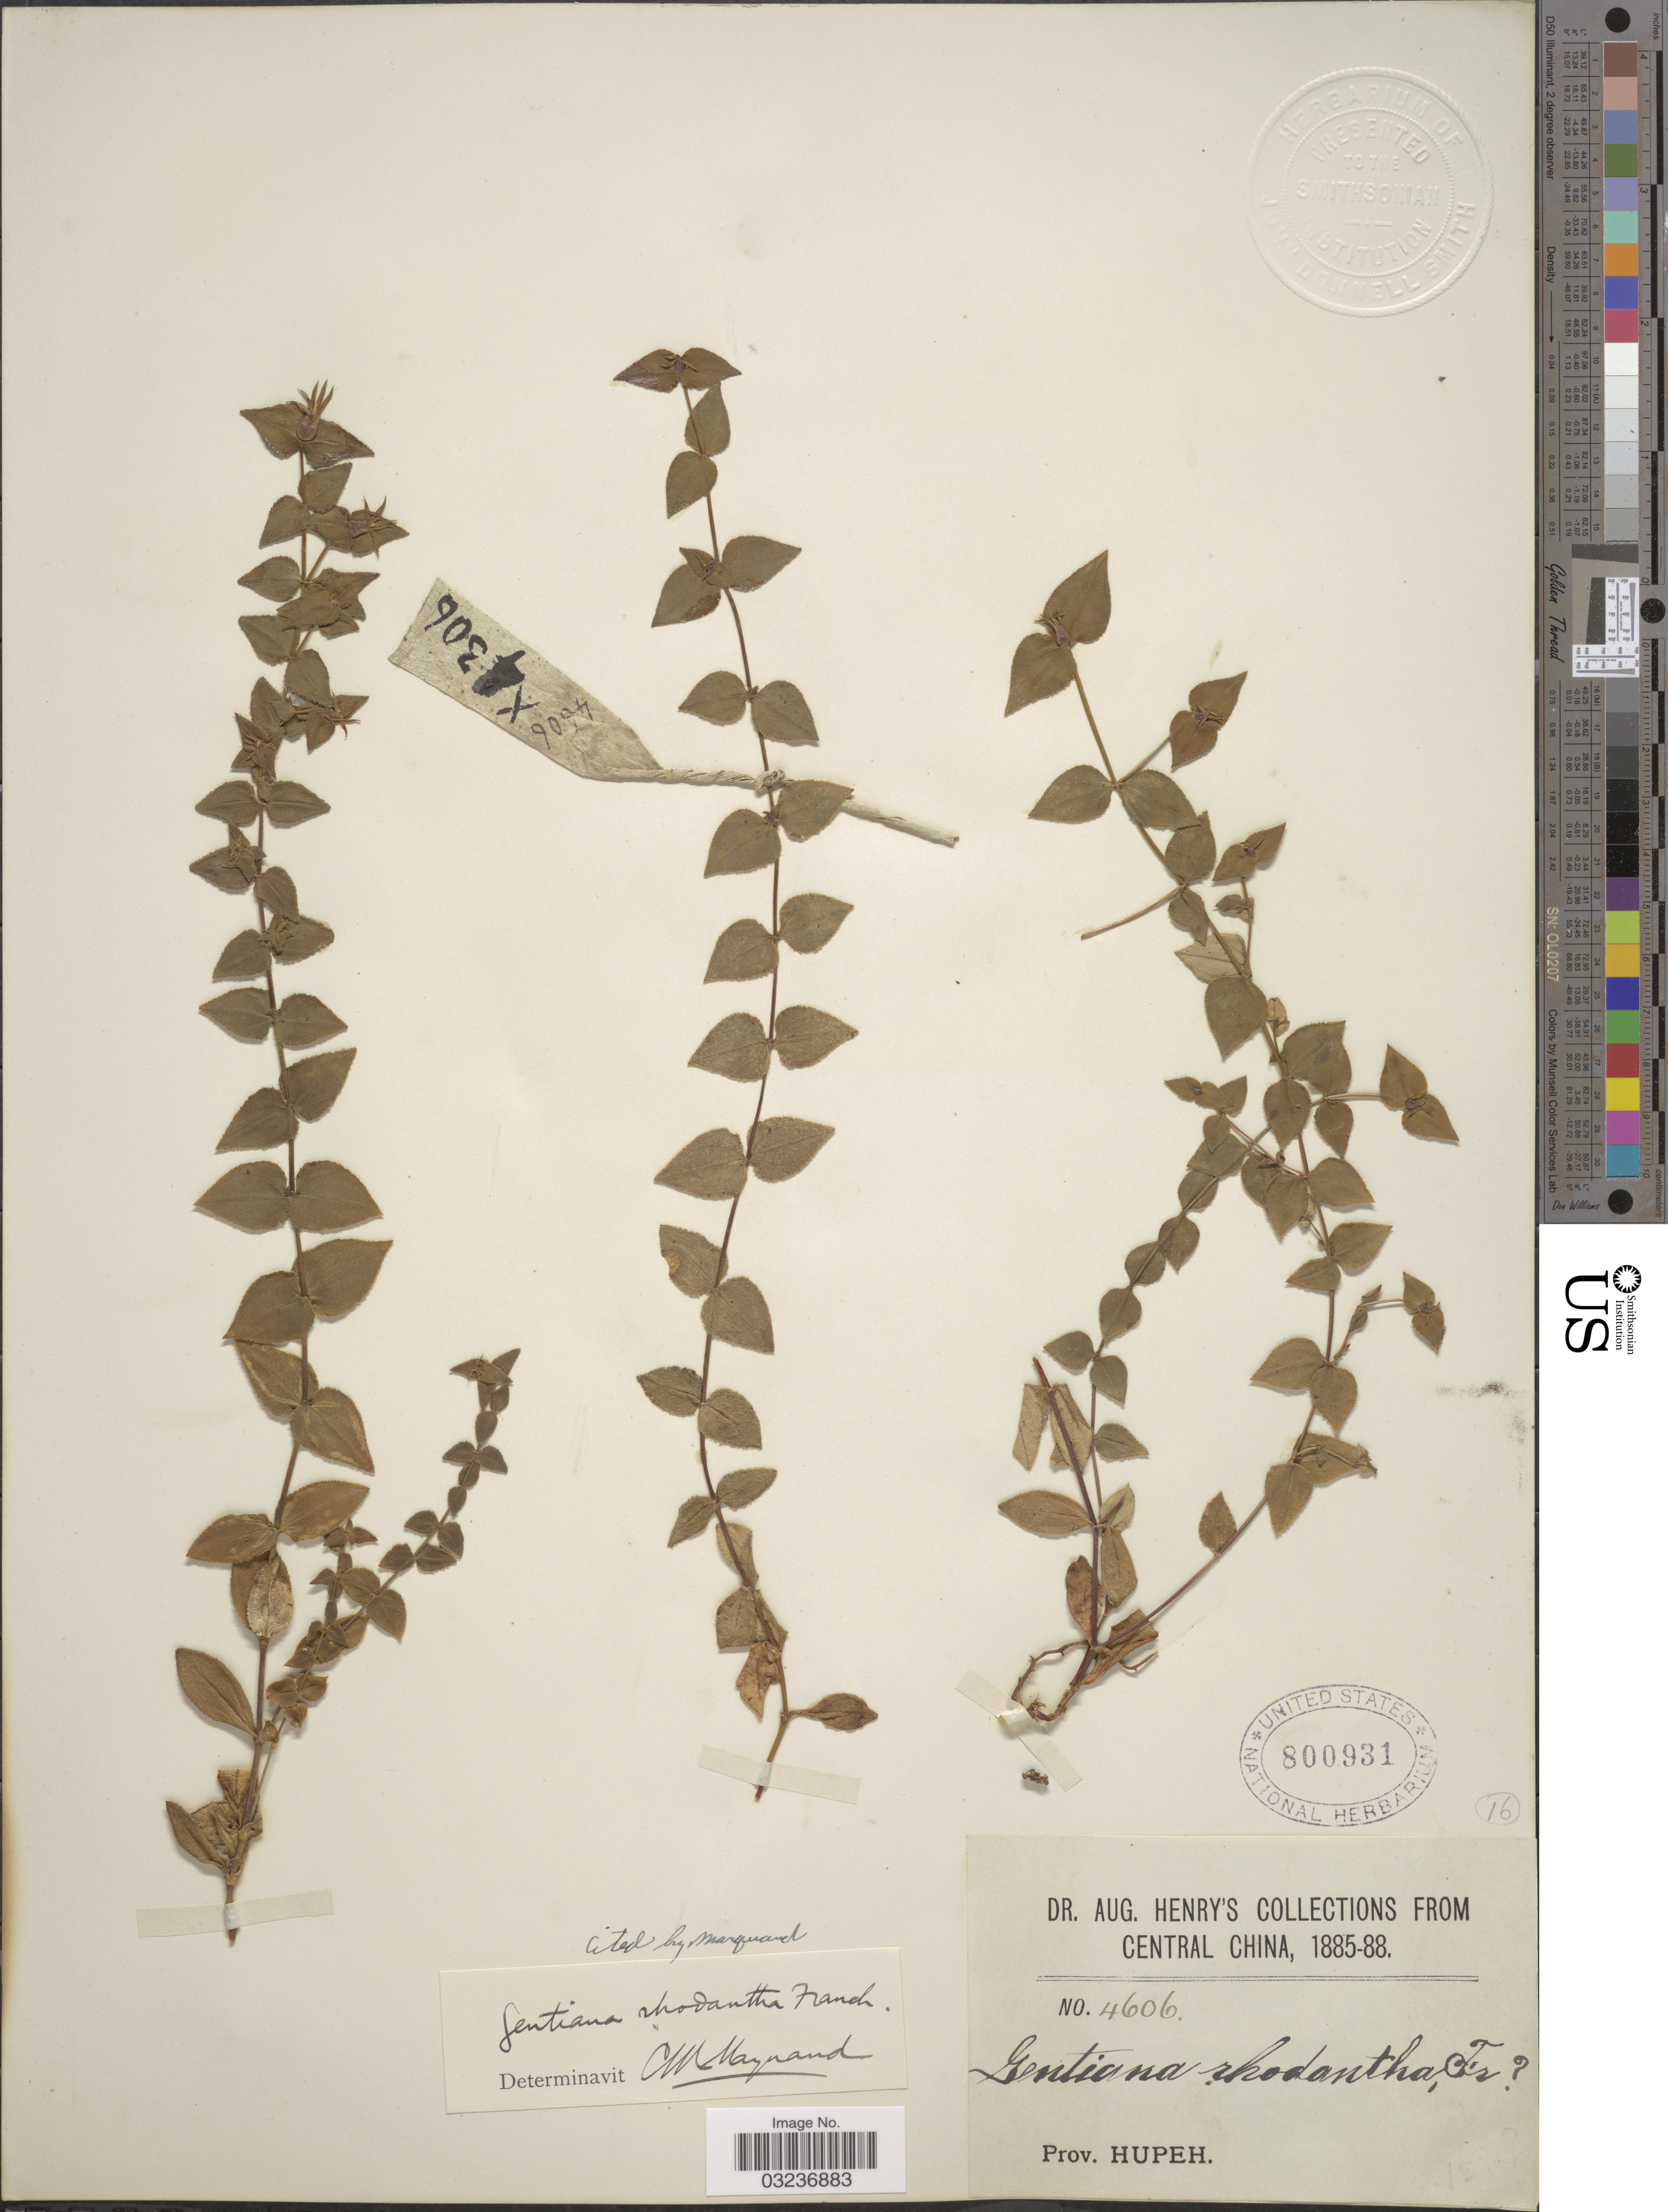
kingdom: Plantae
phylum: Tracheophyta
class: Magnoliopsida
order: Gentianales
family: Gentianaceae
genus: Gentiana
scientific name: Gentiana rhodantha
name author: Franch. ex Hemsl.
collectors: A. Henry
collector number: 4606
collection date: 1885/1888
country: China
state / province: Hubei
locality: Central China, Prov. Hupeh.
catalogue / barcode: US 800931